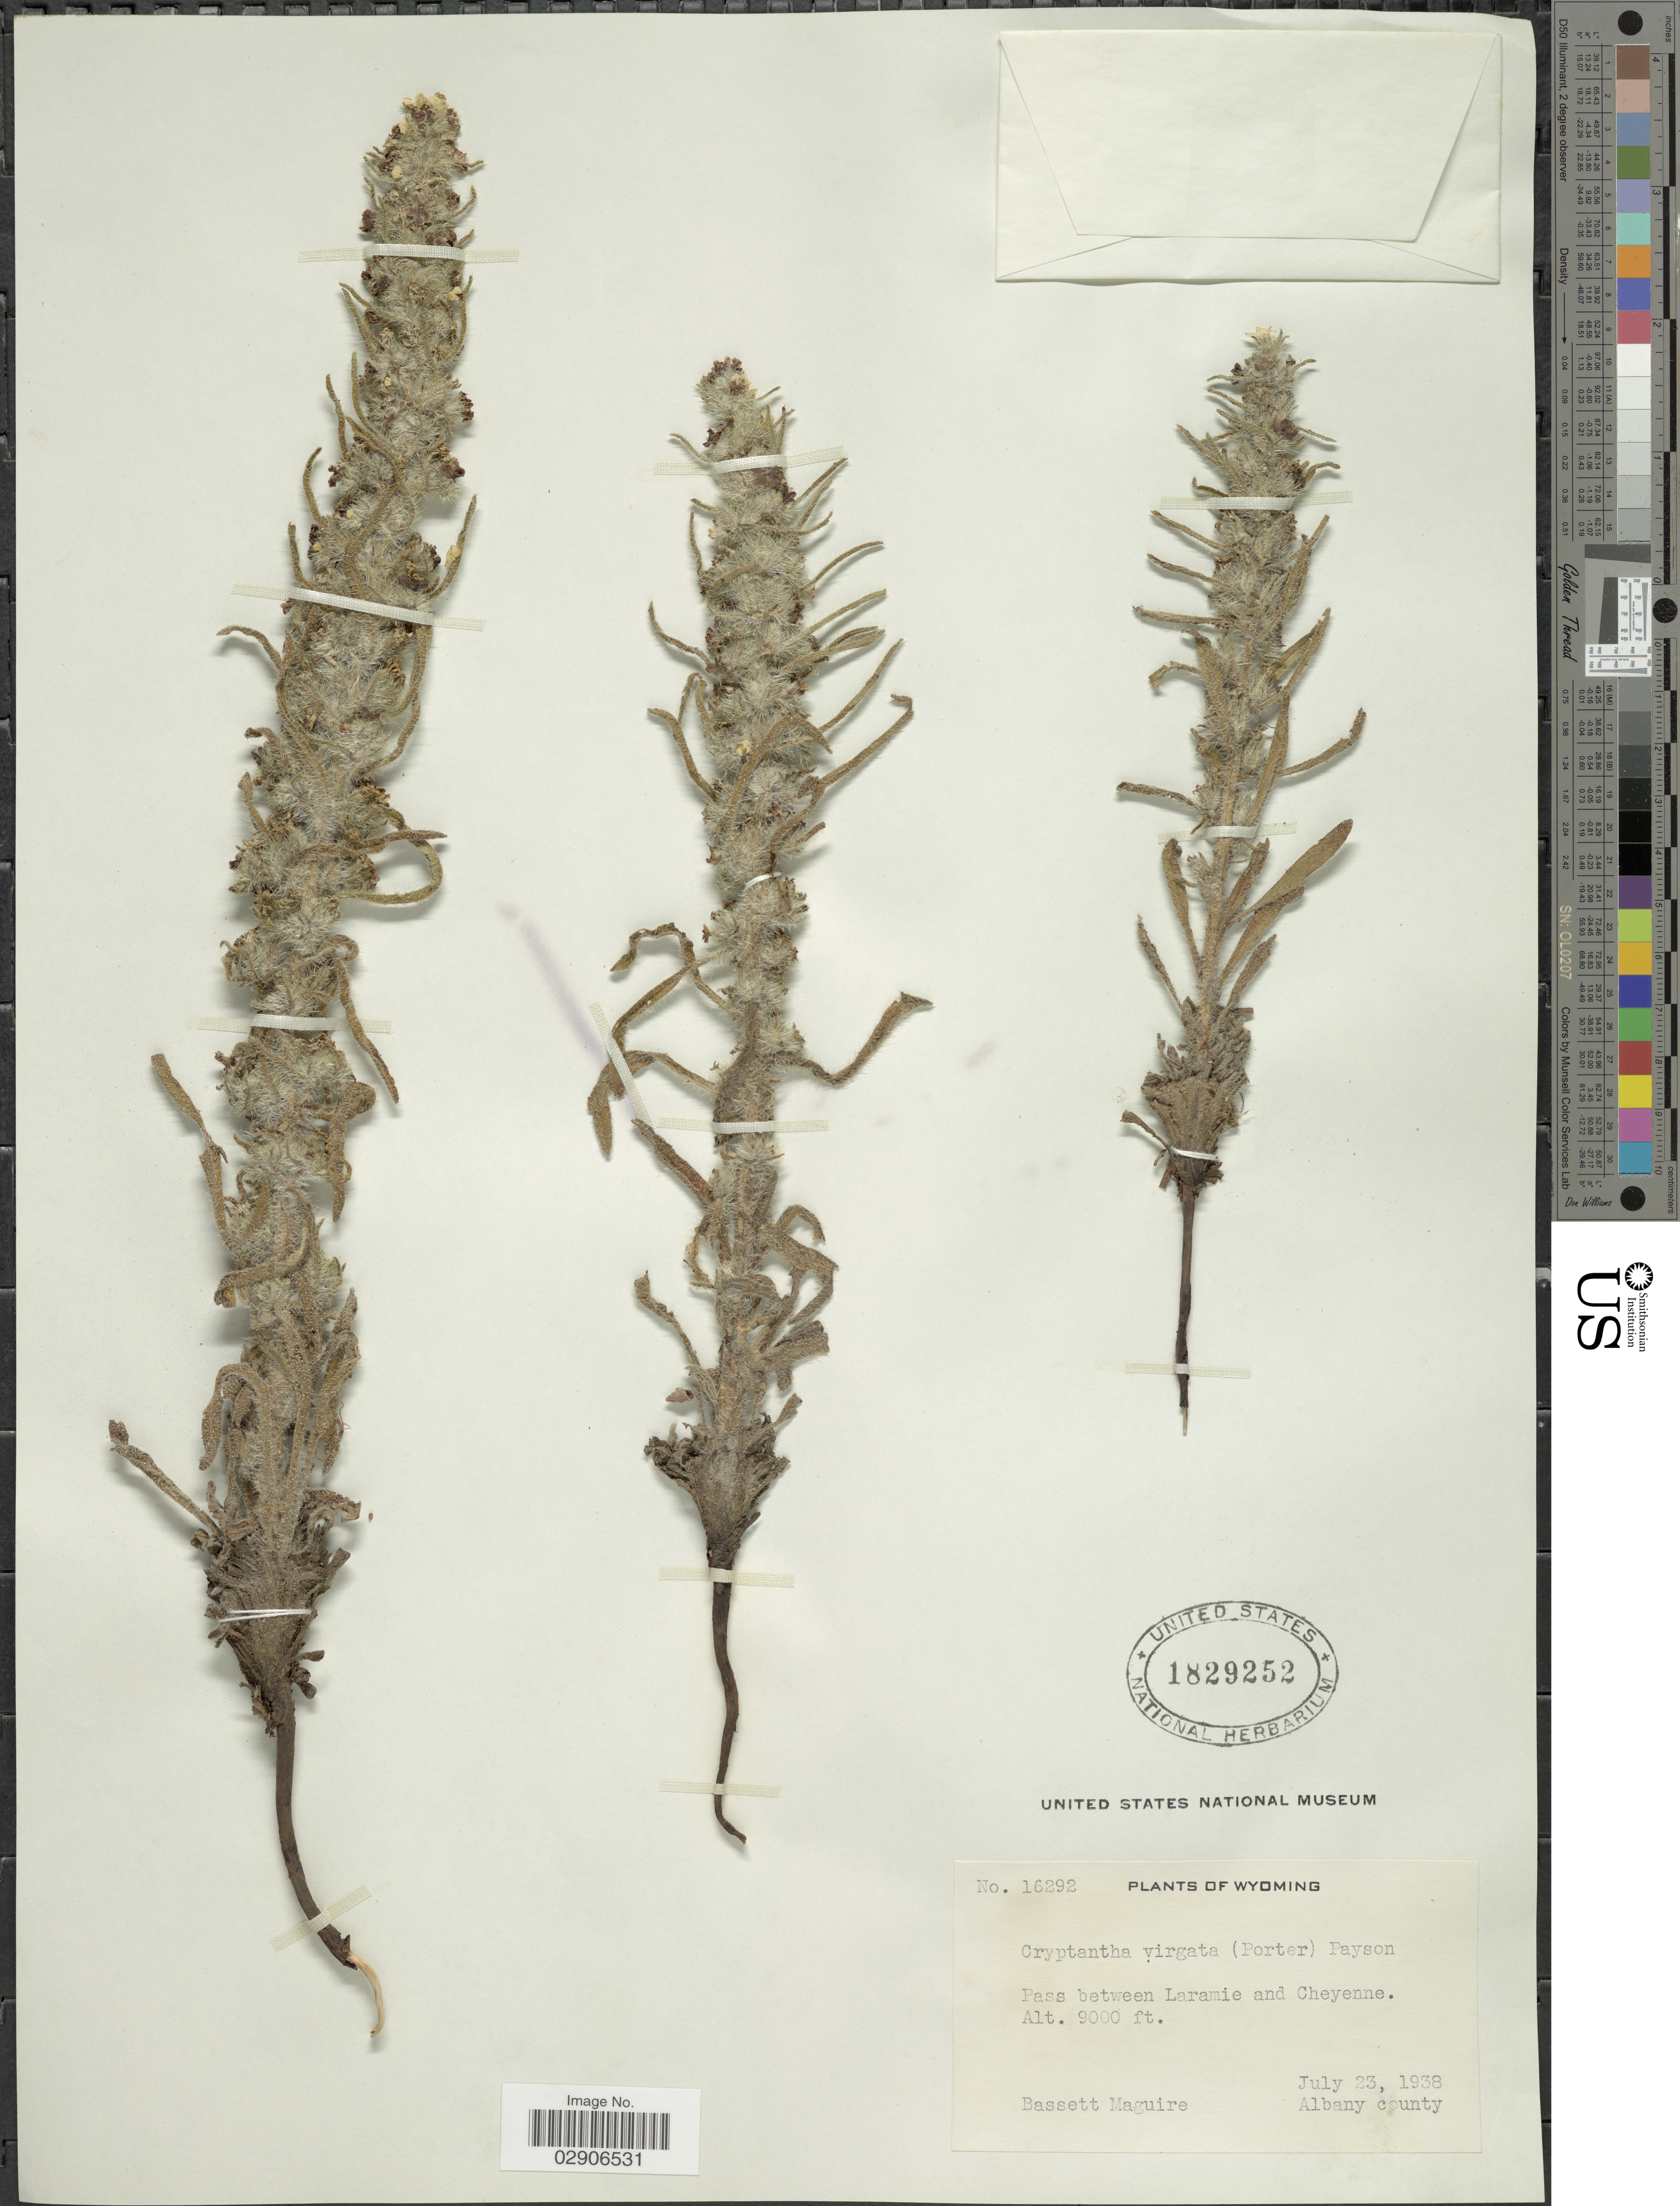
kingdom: Plantae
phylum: Tracheophyta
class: Magnoliopsida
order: Boraginales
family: Boraginaceae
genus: Oreocarya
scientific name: Oreocarya virgata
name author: (Porter) Greene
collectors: B. Maguire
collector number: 16292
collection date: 1938-07-23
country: United States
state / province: Wyoming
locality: Pass between Laramie and Cheyenne. Albany County.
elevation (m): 2743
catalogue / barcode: US 1829252